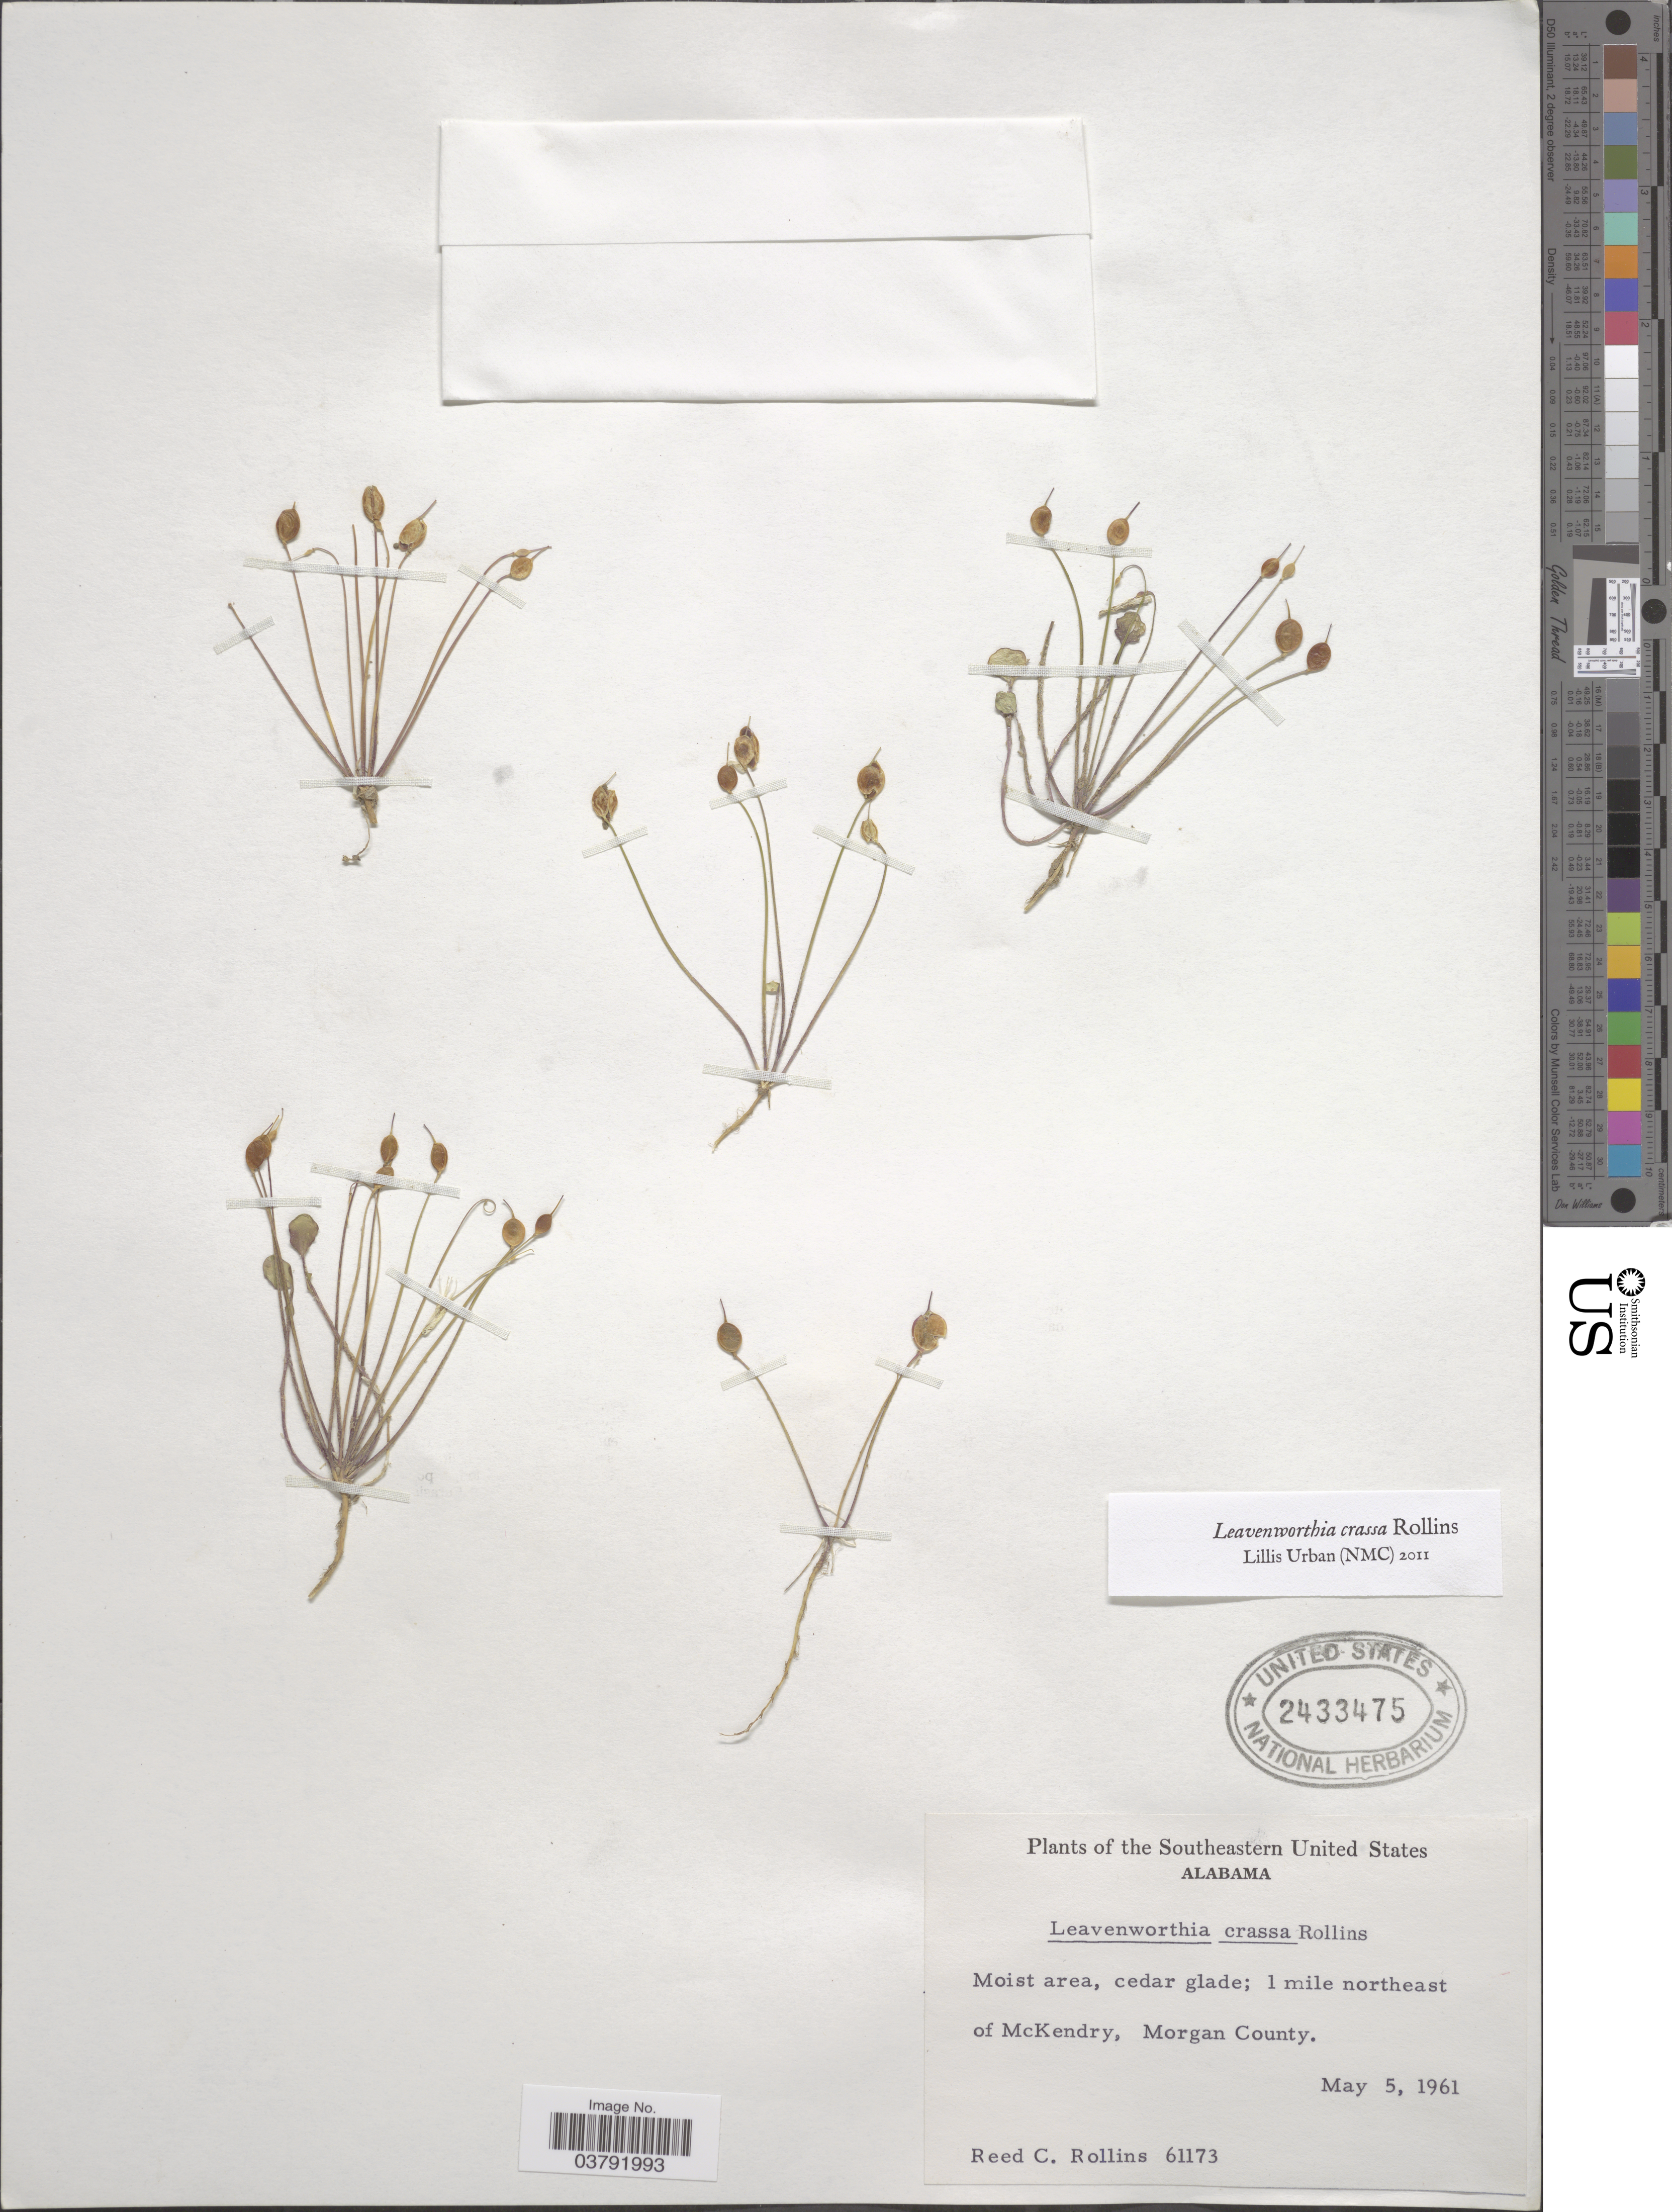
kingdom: Plantae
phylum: Tracheophyta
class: Magnoliopsida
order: Brassicales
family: Brassicaceae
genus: Leavenworthia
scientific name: Leavenworthia crassa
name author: Rollins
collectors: R. C. Rollins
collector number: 61173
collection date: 1961-05-05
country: United States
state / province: Alabama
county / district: Morgan County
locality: Southeastern United States. 1 mile northeast of McKendry.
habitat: moist area, cedar glade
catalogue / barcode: US 2433475